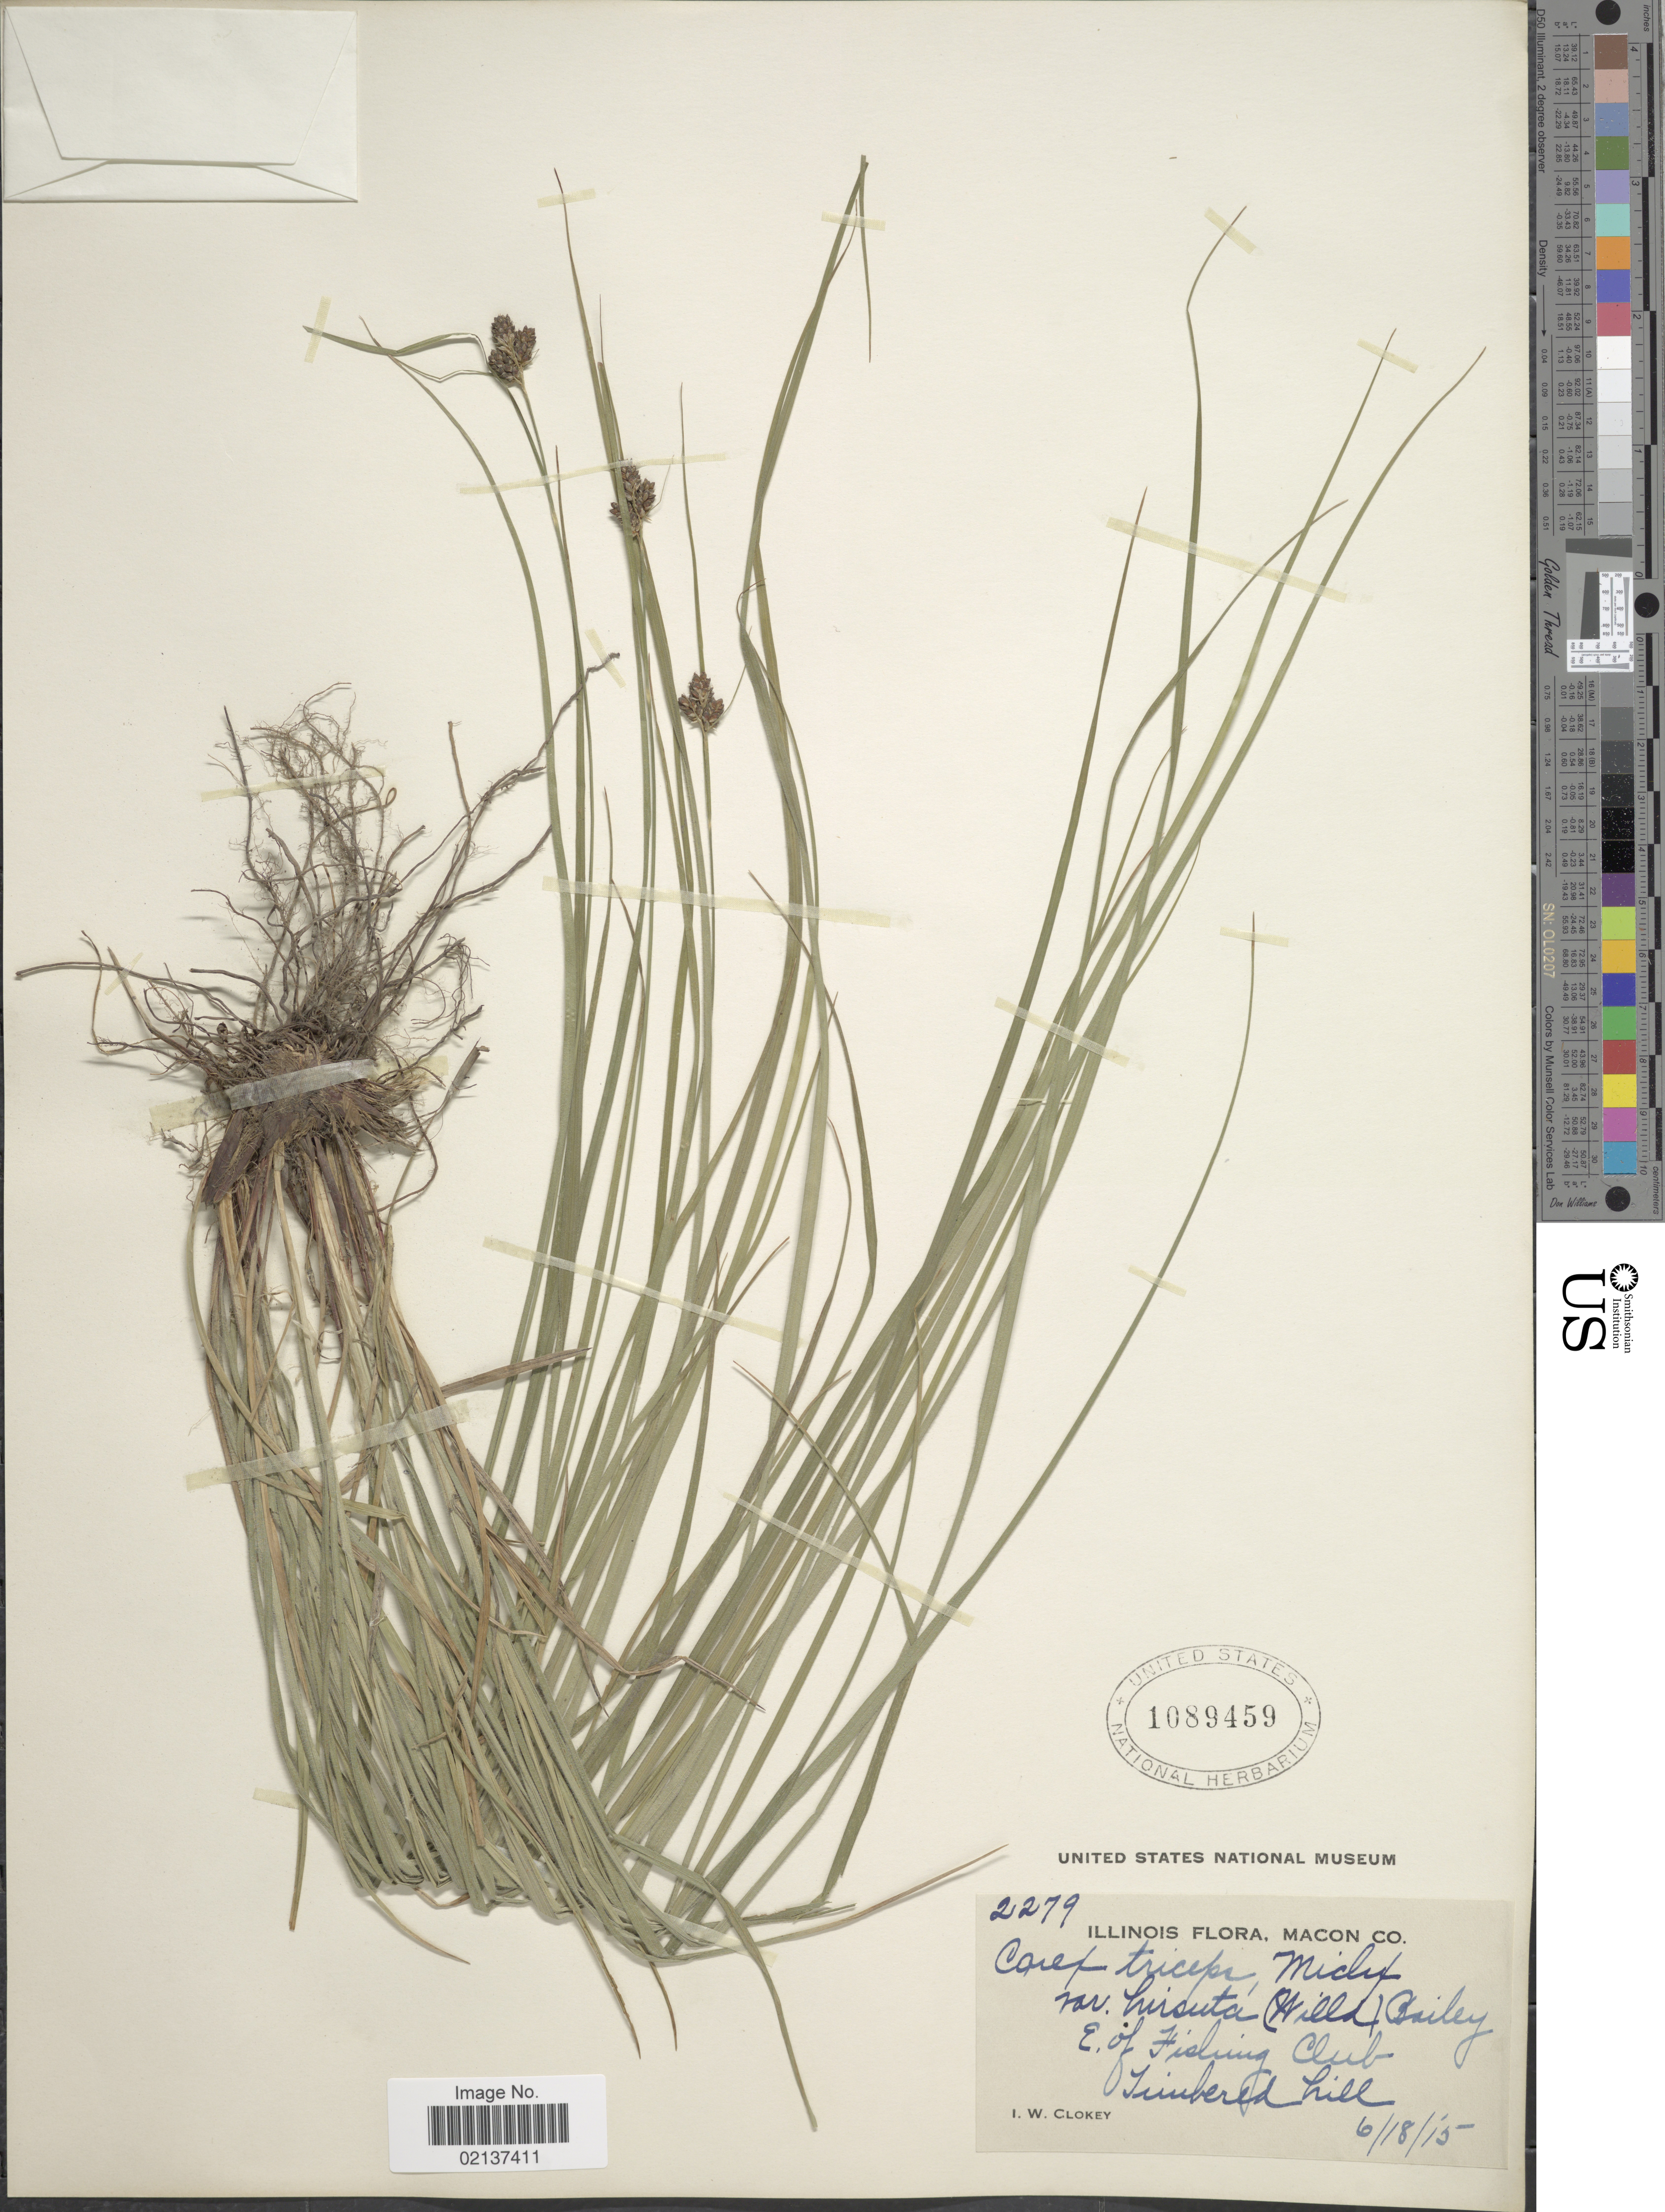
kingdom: Plantae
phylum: Tracheophyta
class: Liliopsida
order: Poales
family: Cyperaceae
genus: Carex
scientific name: Carex hirsutella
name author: Mack.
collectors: I. W. Clokey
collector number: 2279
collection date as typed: Transcribed d/m/y: 18/6/15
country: United States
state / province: Illinois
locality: Macon Co, E of Fishing Club, Timbered hill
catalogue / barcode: US 1089459